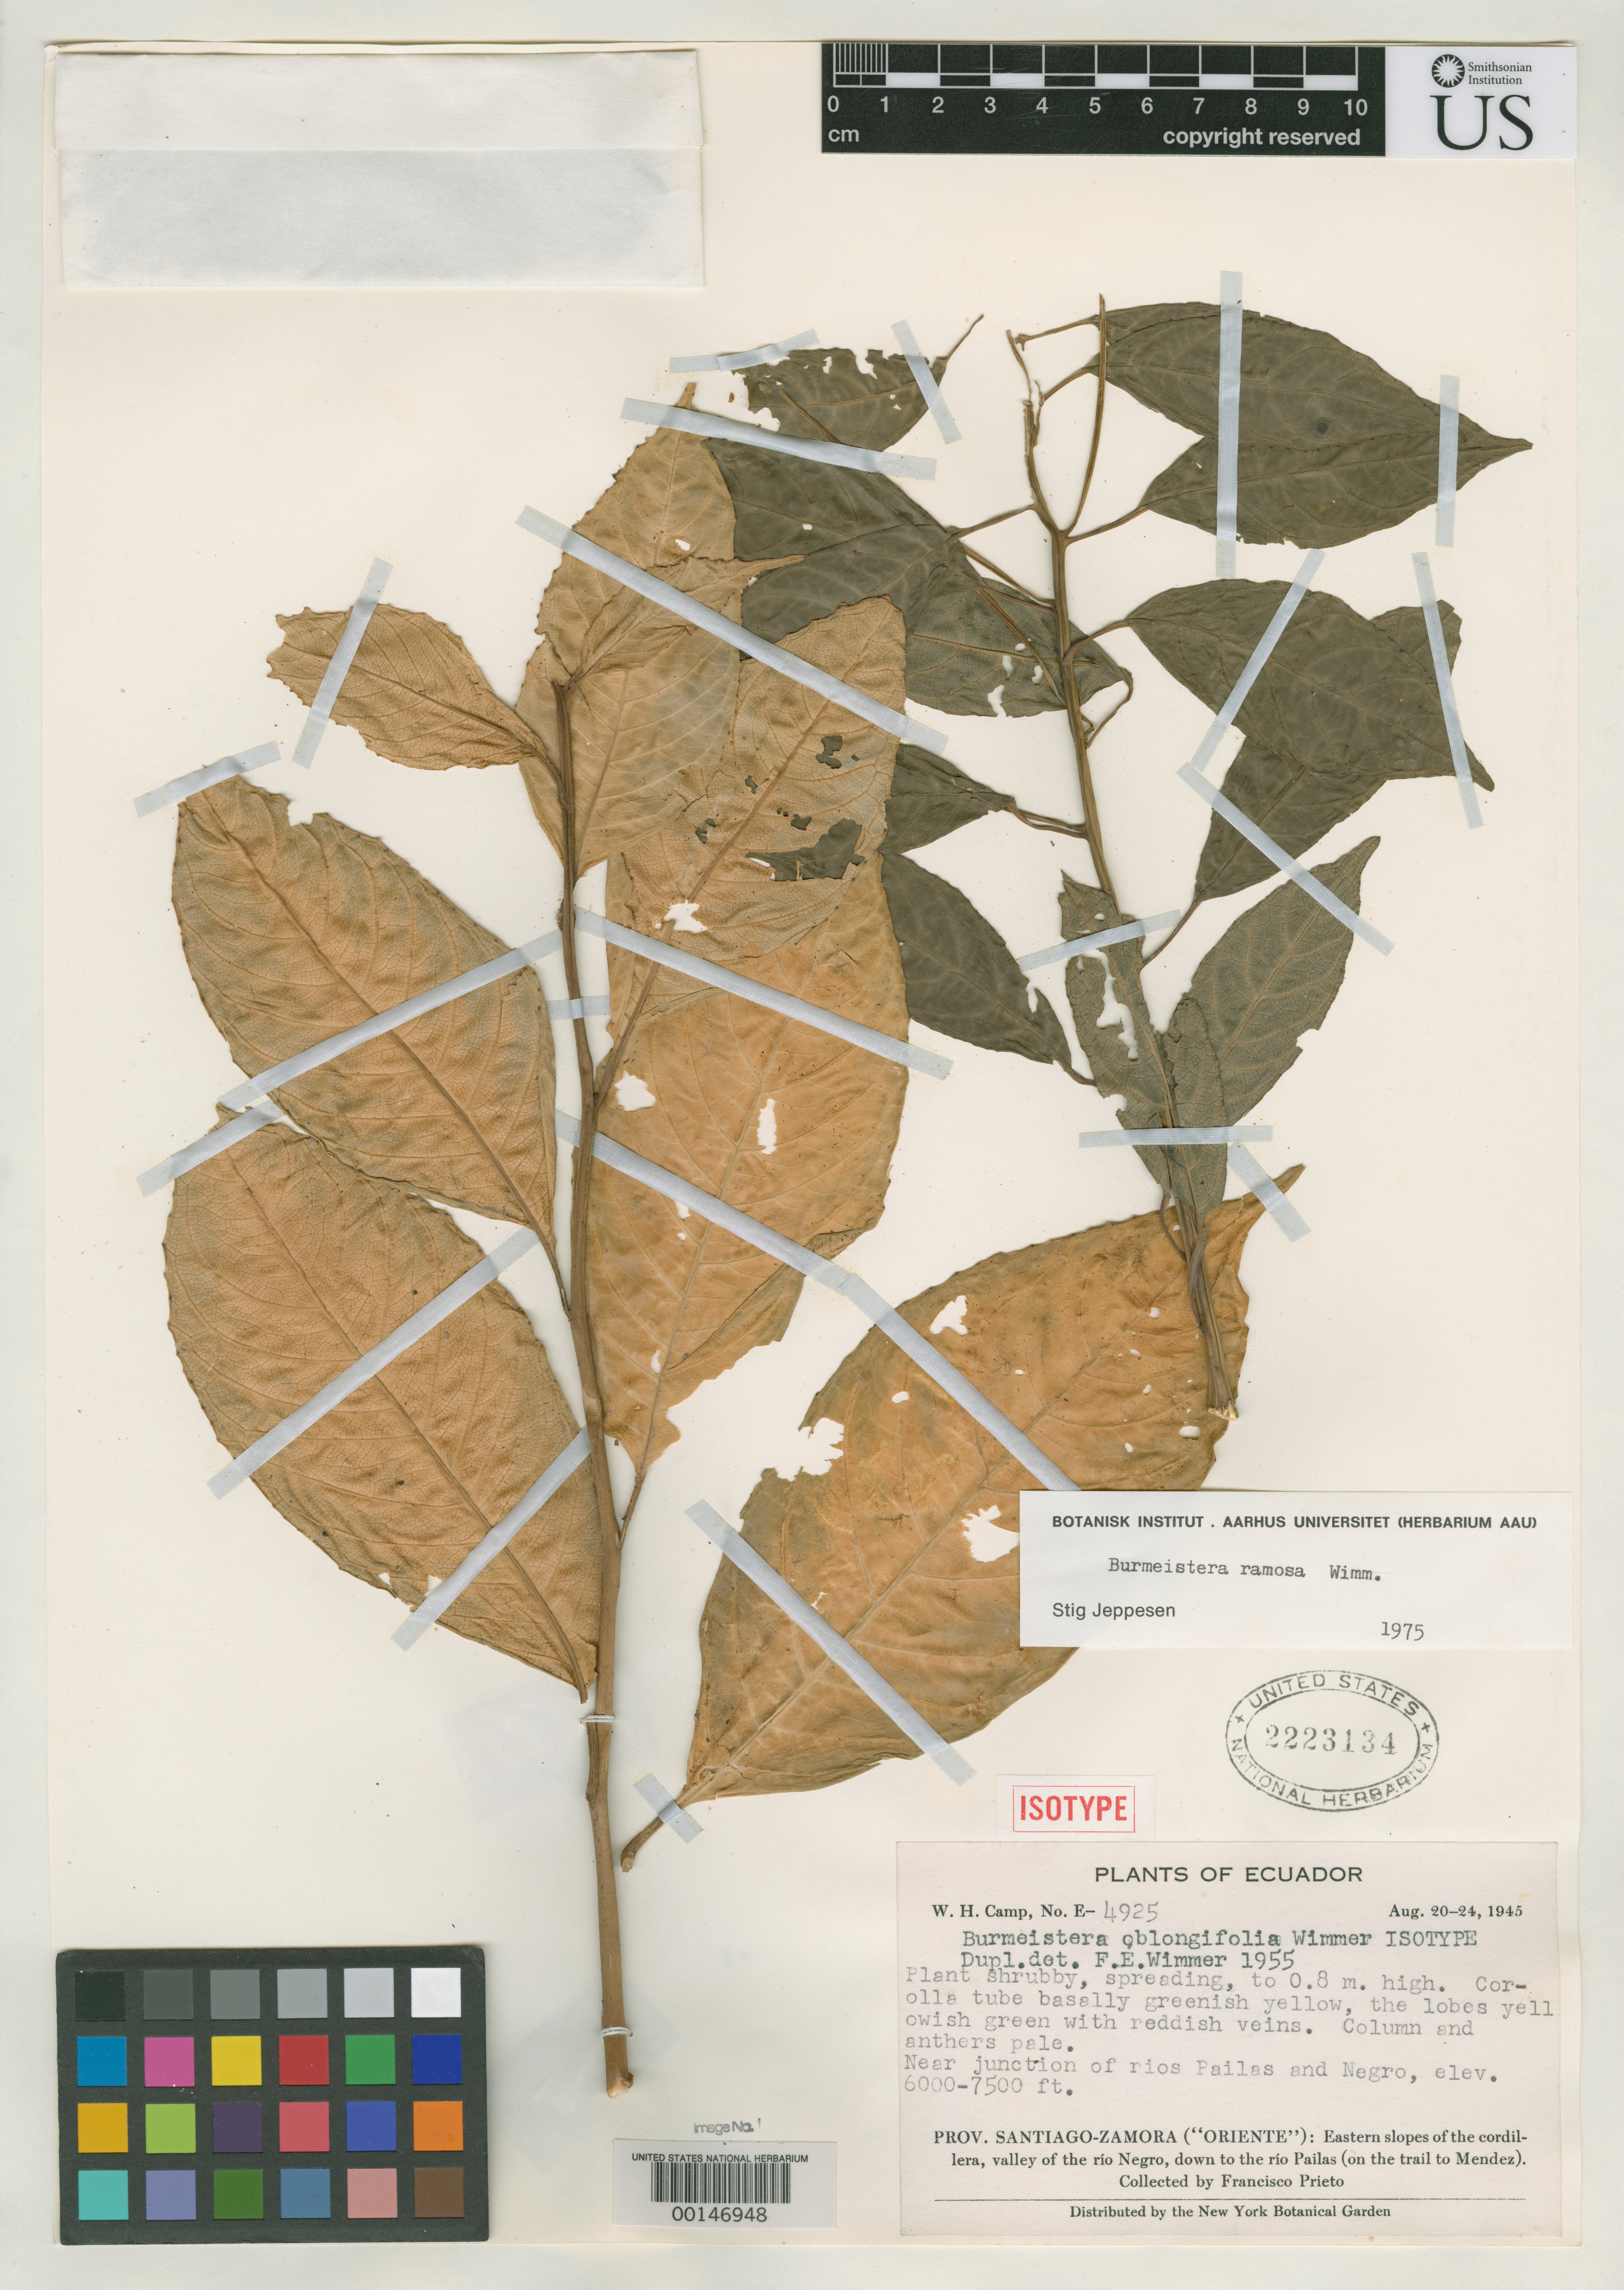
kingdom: Plantae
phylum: Tracheophyta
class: Magnoliopsida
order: Asterales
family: Campanulaceae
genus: Burmeistera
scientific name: Burmeistera oblongifolia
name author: E. Wimm.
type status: Isotype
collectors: F. Prieto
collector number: W.H. Camp E-4925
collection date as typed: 20 Aug 1945 to 24 Aug 1945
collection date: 1945-08-20/1945-08-24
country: Ecuador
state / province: Morona-Santiago / Zamora-Chinchipe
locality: Junction of Pailas and Negro Rivers.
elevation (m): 2000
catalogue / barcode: US 2223134